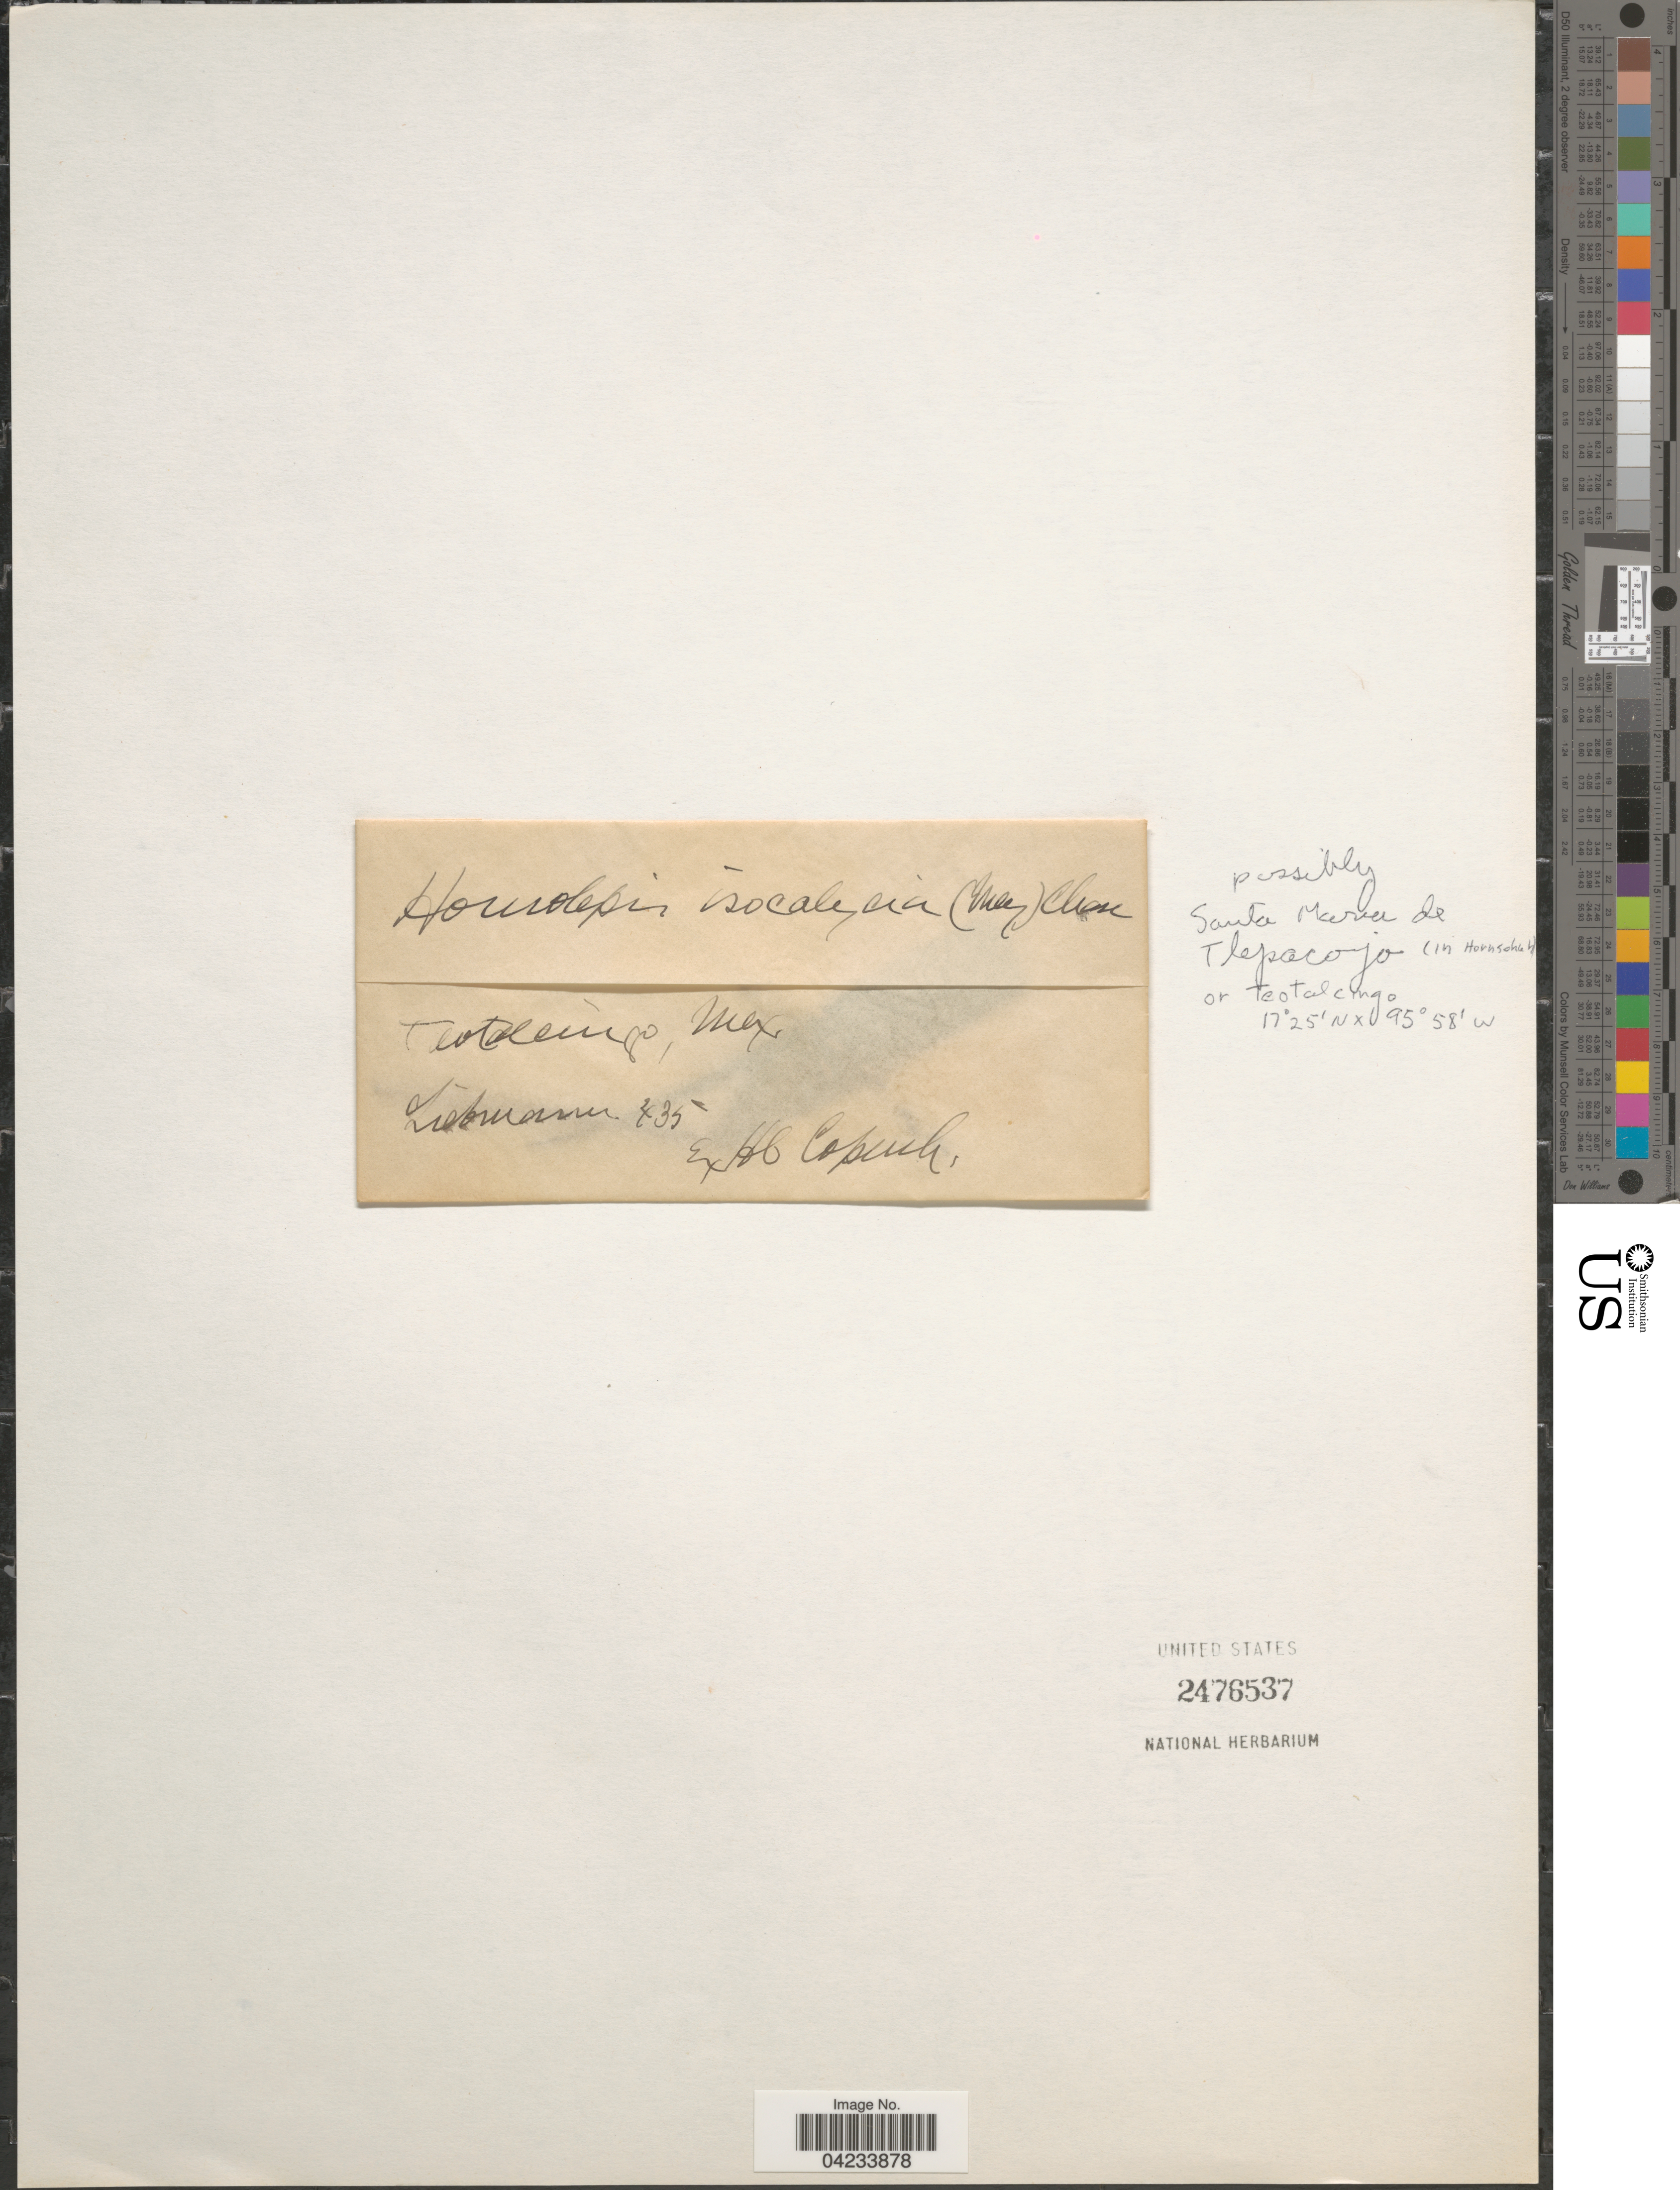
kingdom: Plantae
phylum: Tracheophyta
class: Liliopsida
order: Poales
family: Poaceae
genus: Homolepis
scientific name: Homolepis isocalycia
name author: (G. Mey.) Chase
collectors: Liebmann, --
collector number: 435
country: Mexico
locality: Santa Maria de Tlatolongo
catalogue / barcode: US 2476537